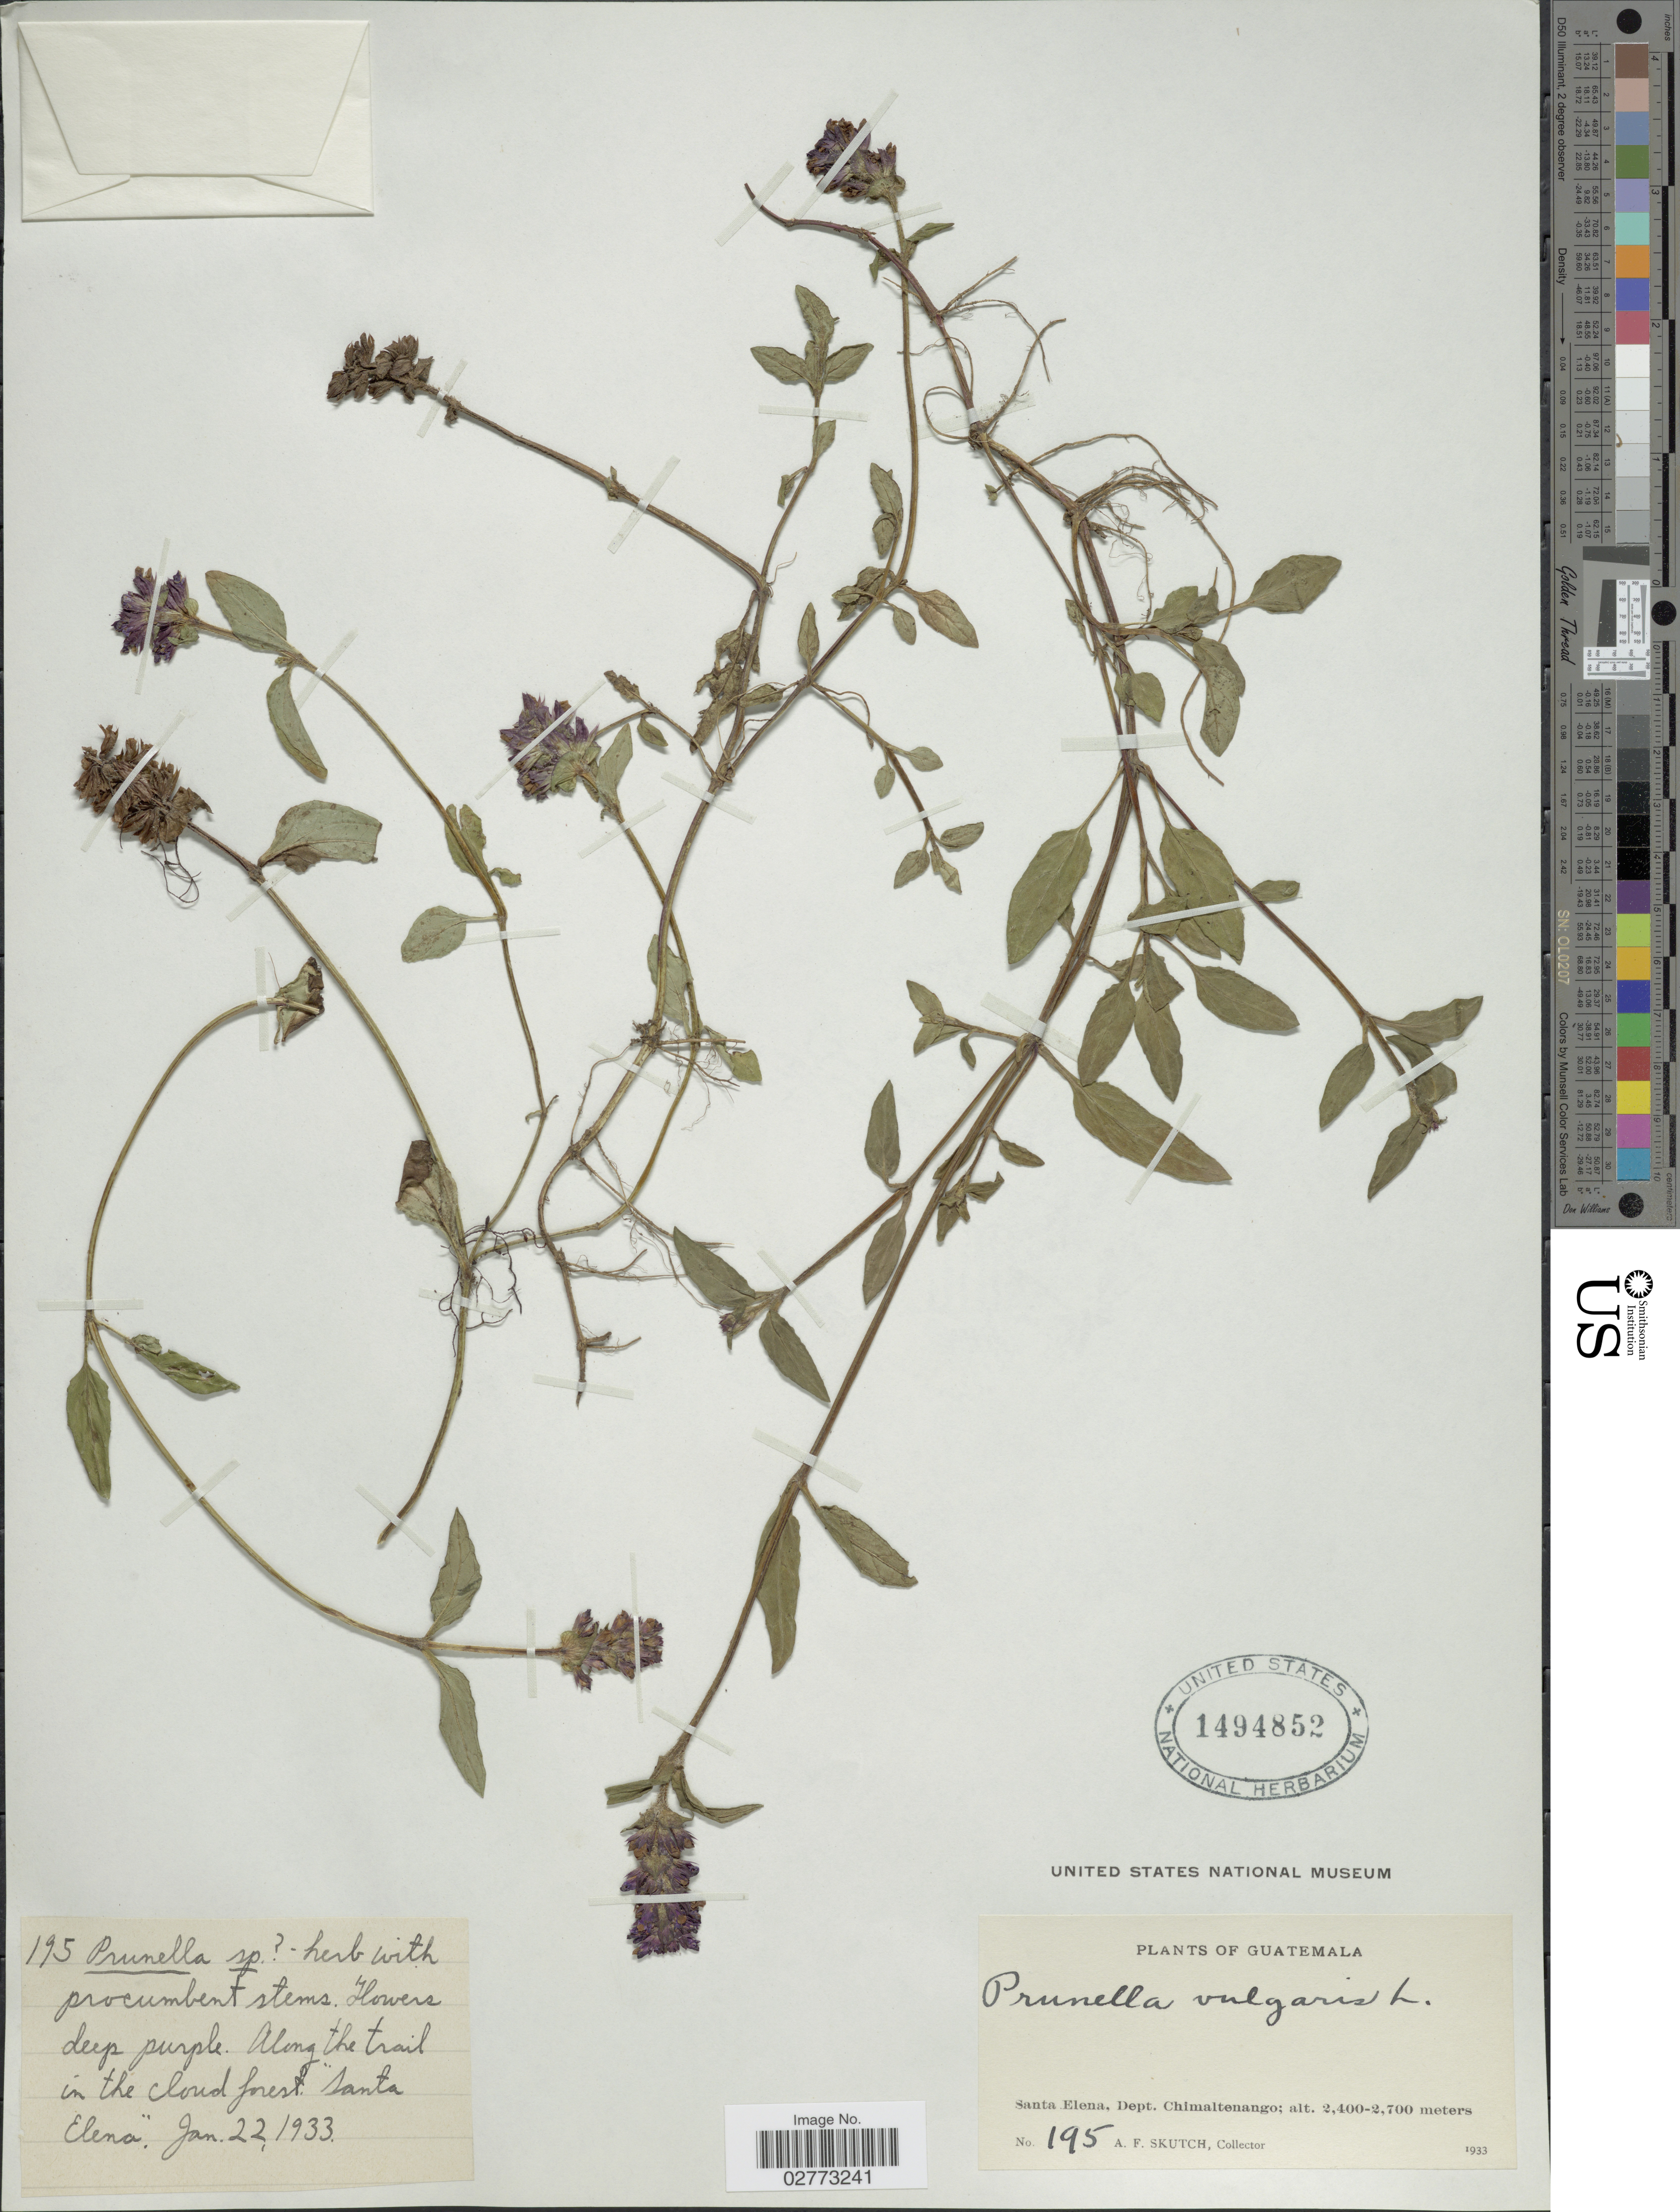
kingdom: Plantae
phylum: Tracheophyta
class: Magnoliopsida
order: Lamiales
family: Lamiaceae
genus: Prunella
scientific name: Prunella vulgaris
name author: L.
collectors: A. F. Skutch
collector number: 195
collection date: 1933-01-22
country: Guatemala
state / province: Chimaltenango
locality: Santa Elena. Dept. Chimaltenango.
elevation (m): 2400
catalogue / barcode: US 1494852